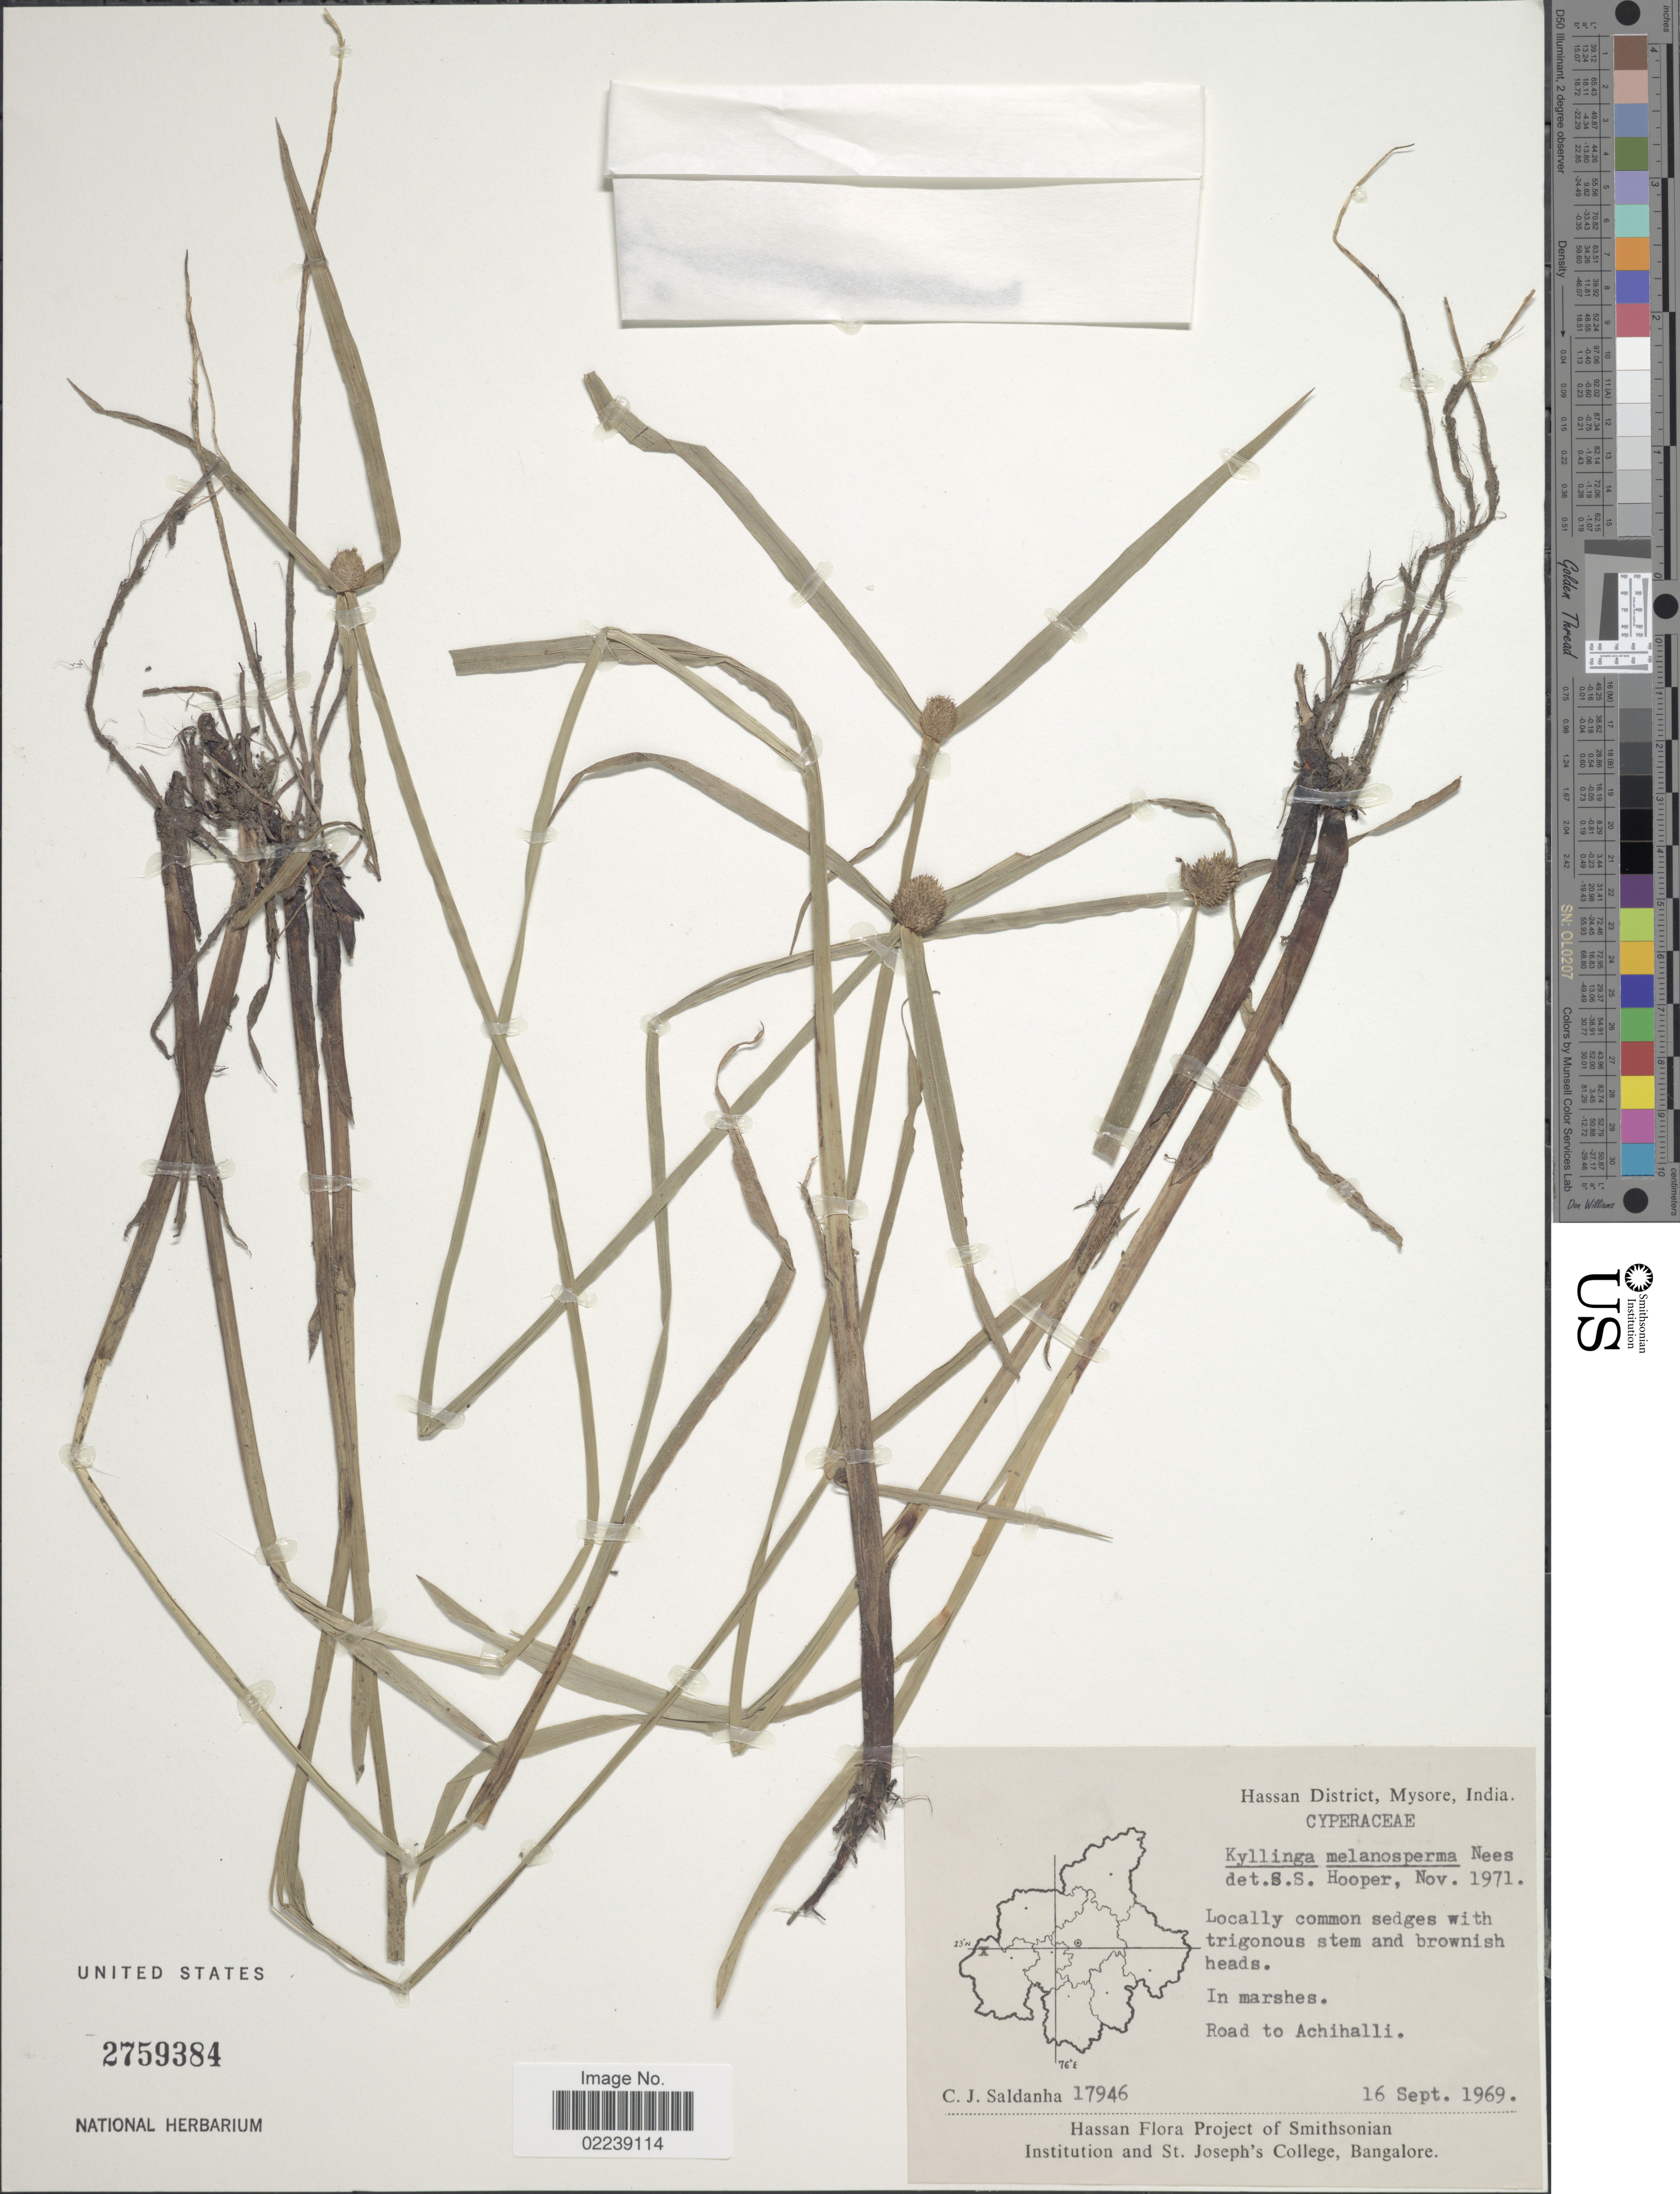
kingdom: Plantae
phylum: Tracheophyta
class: Liliopsida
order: Poales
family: Cyperaceae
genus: Cyperus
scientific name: Cyperus melanospermus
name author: (Nees) Valck. Sur.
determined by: Strong, M. T., (US), Smithsonian Institution - National Museum of Natural History (UNITED STATES)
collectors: C. J. Saldanha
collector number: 17946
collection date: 1969-09-16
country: India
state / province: Karnataka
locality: Hassan District, Mysore. Road to Achihalli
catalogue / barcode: US 2759384